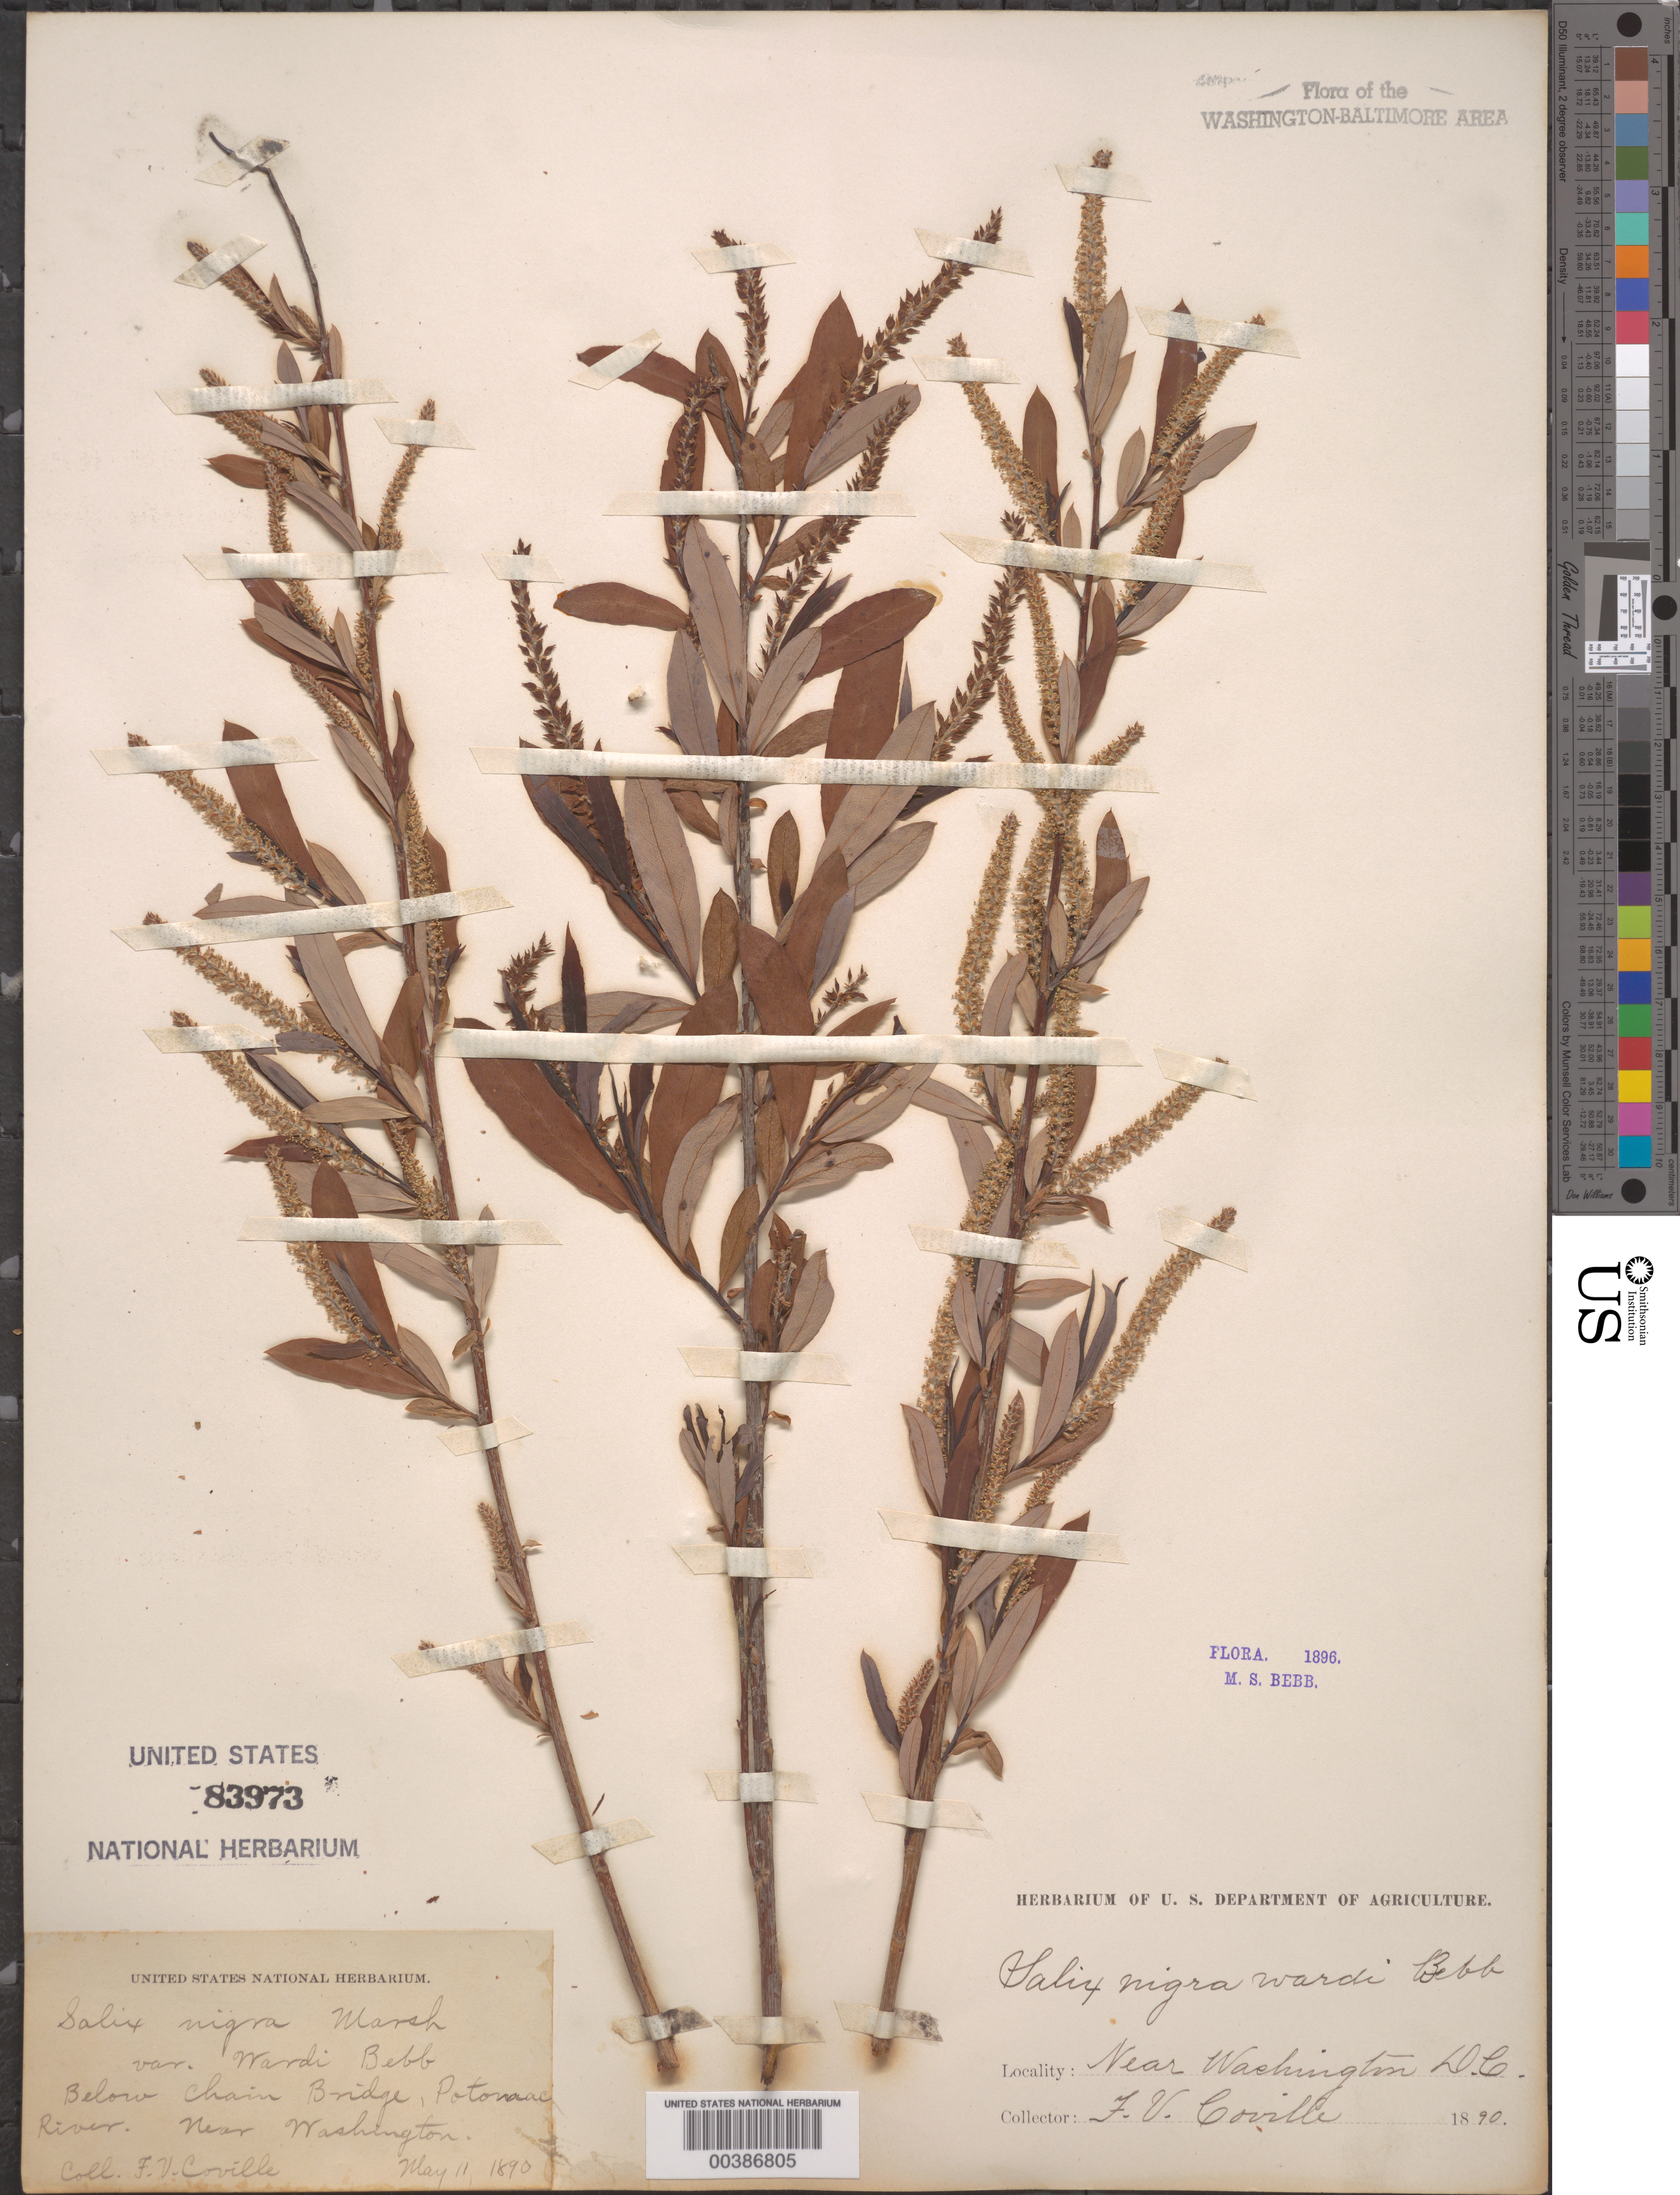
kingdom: Plantae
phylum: Tracheophyta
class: Magnoliopsida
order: Malpighiales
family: Salicaceae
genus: Salix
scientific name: Salix caroliniana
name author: Michx.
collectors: F. V. Coville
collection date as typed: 11 May 1890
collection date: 1890-05-11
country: United States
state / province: District of Columbia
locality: Below Chain Bridge, Potomac River C. and O. Canal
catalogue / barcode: US 83973